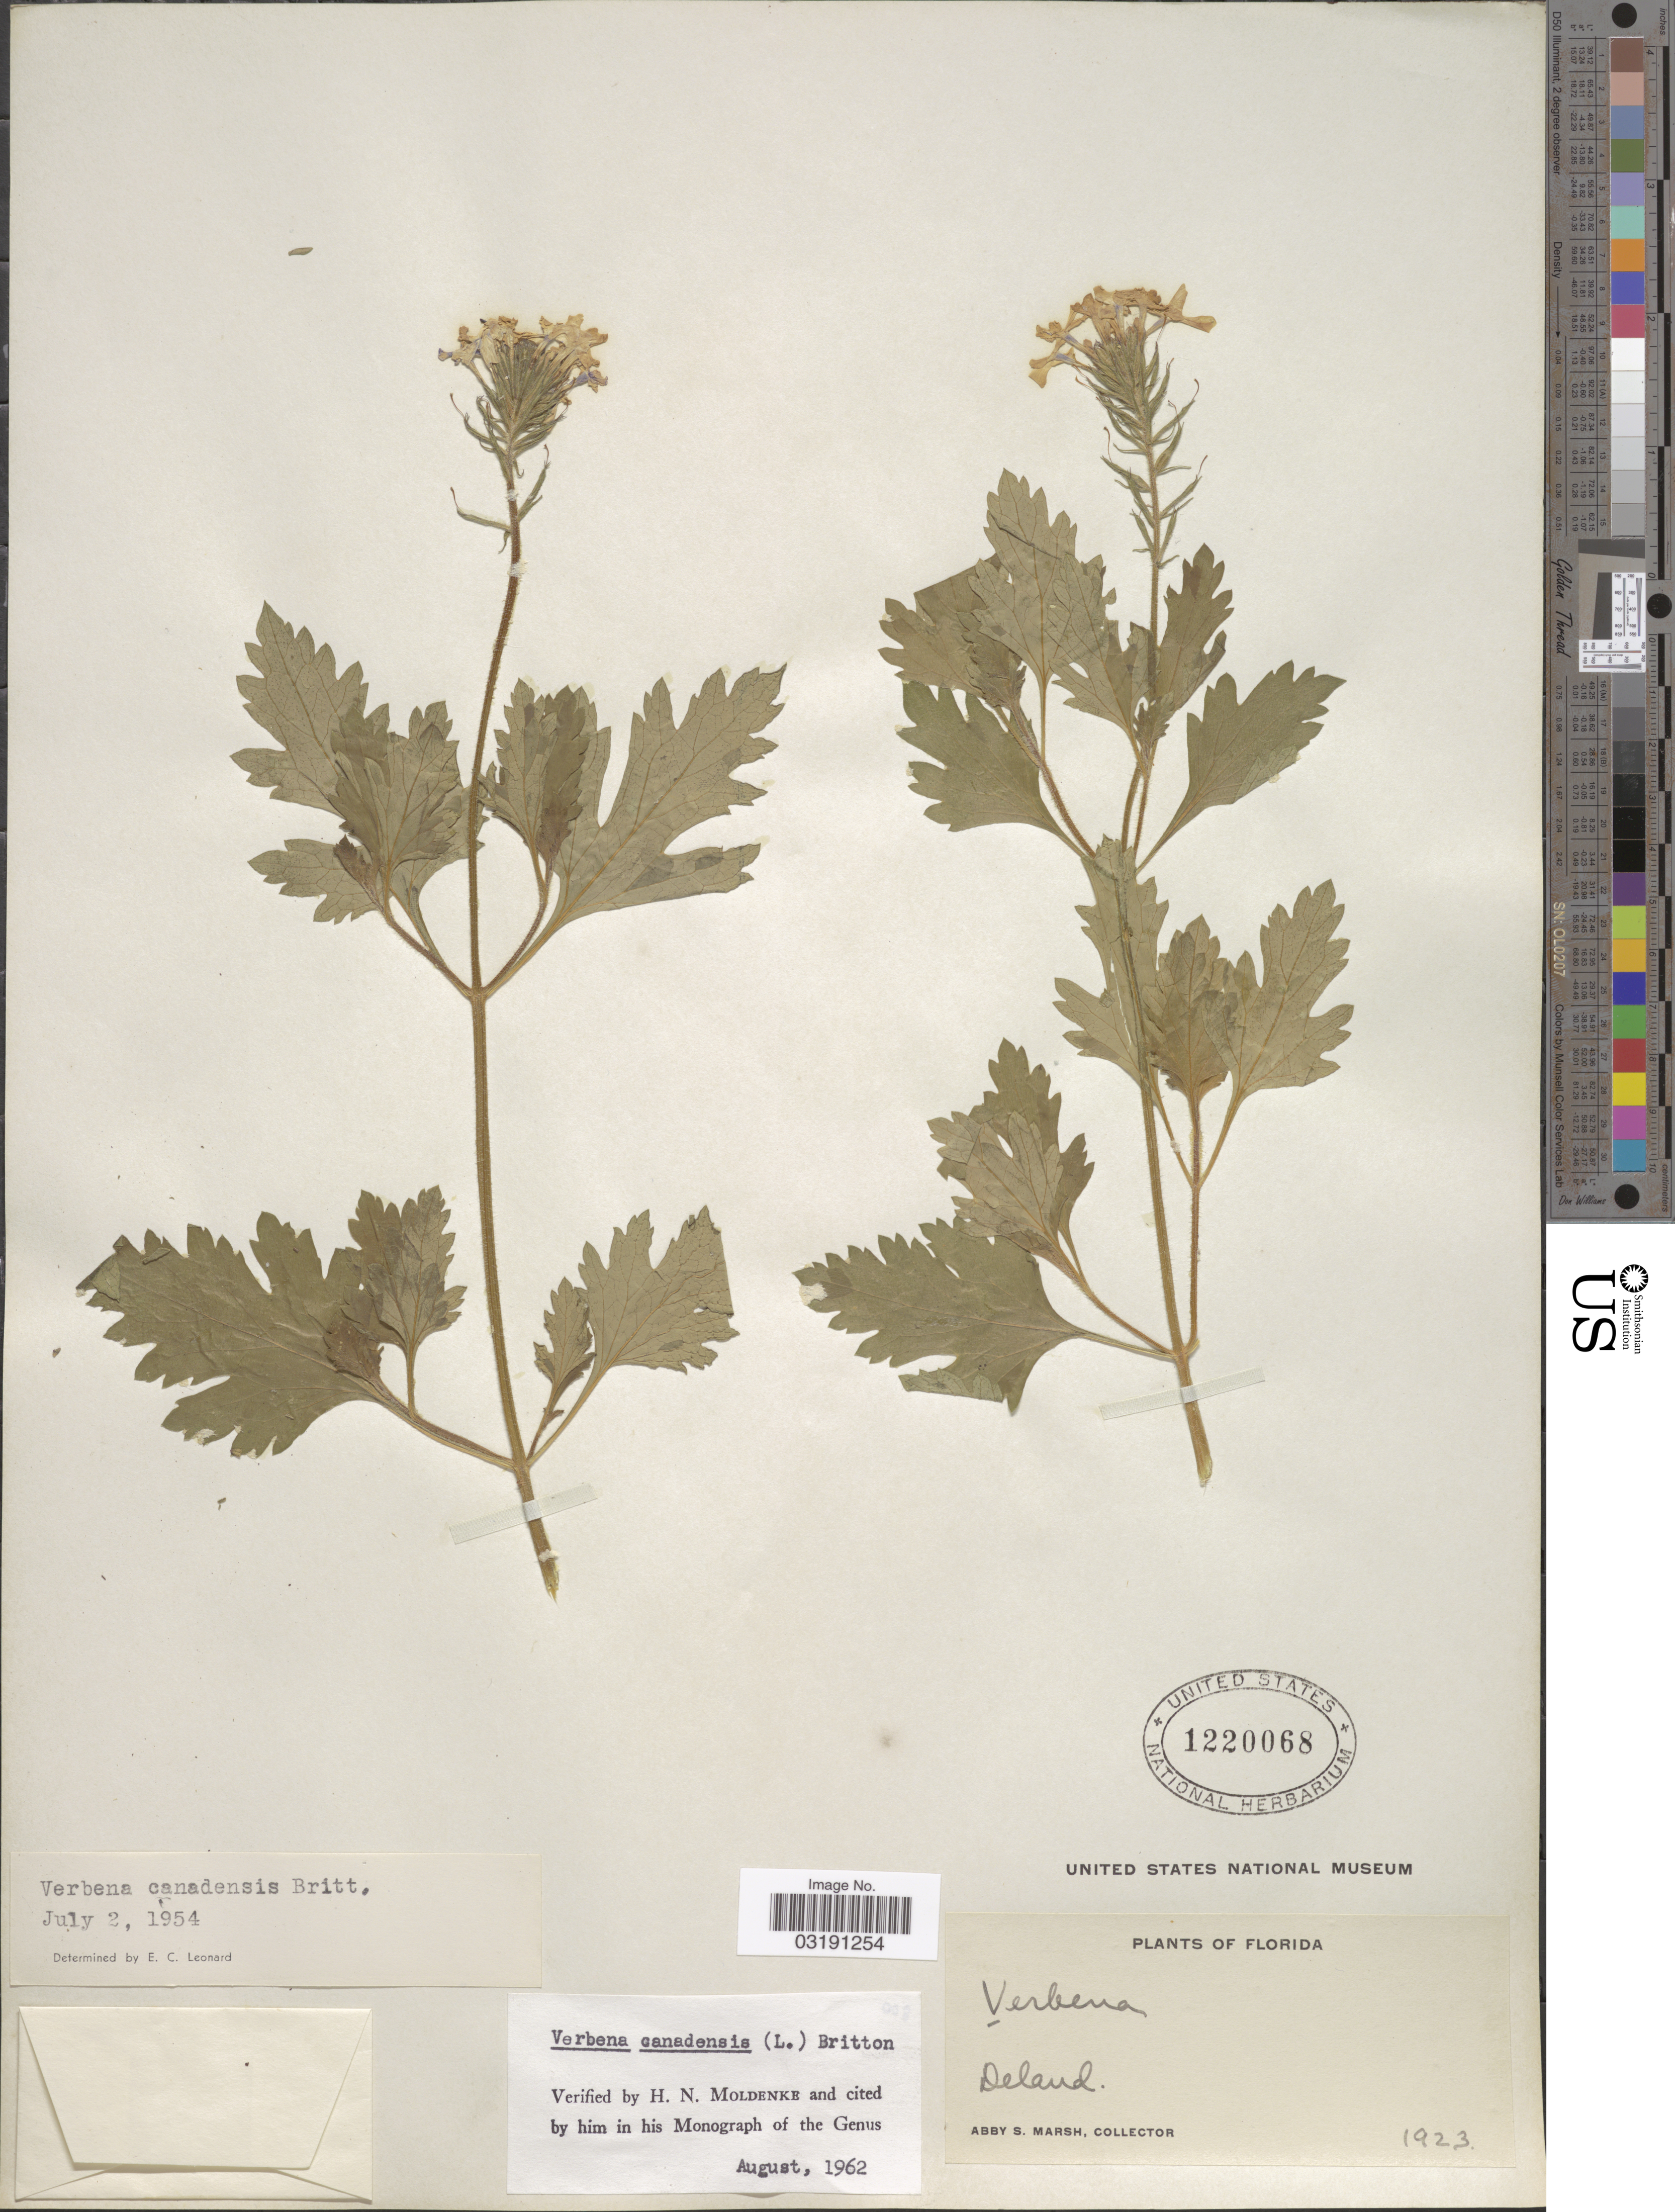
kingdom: Plantae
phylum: Tracheophyta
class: Magnoliopsida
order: Lamiales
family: Verbenaceae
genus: Verbena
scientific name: Verbena canadensis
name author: (L.) Britton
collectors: A. S. Marsh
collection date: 1923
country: United States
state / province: Florida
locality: Deland.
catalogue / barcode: US 1220068